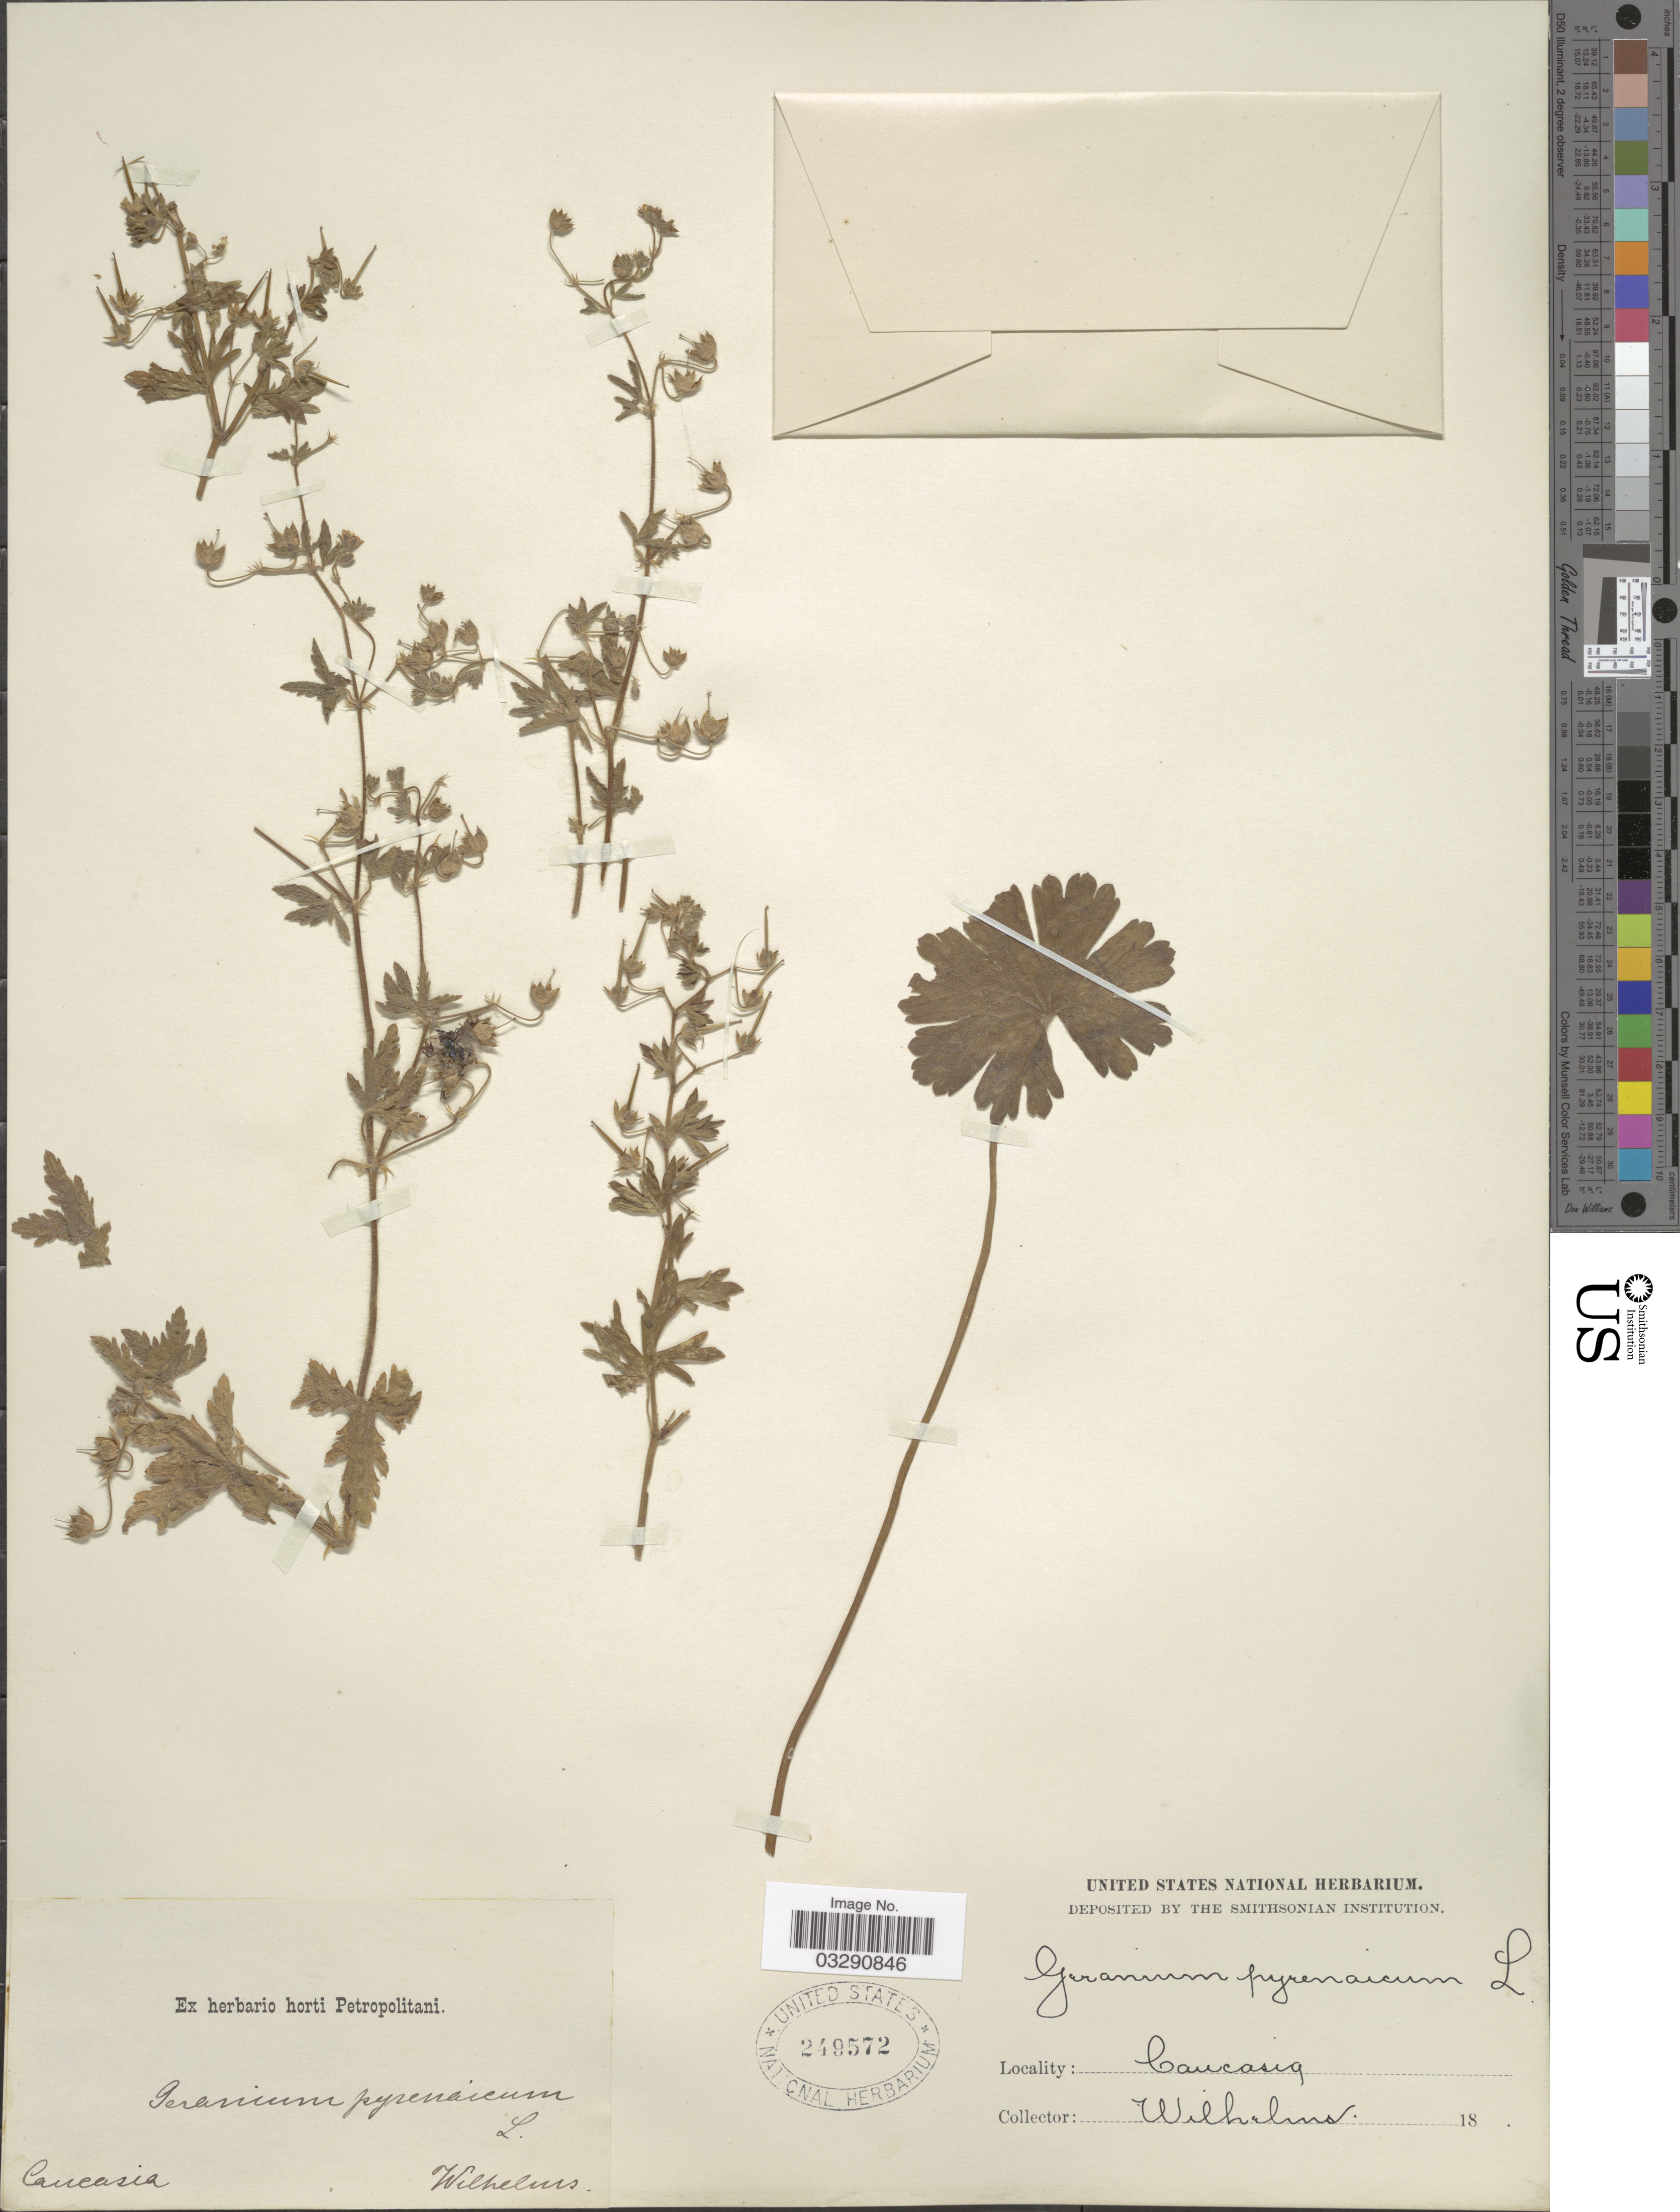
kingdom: Plantae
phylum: Tracheophyta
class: Magnoliopsida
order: Geraniales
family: Geraniaceae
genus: Geranium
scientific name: Geranium pyrenaicum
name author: Burm. f.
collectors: C. Wilhelms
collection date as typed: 18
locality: Caucasia.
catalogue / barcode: US 249572